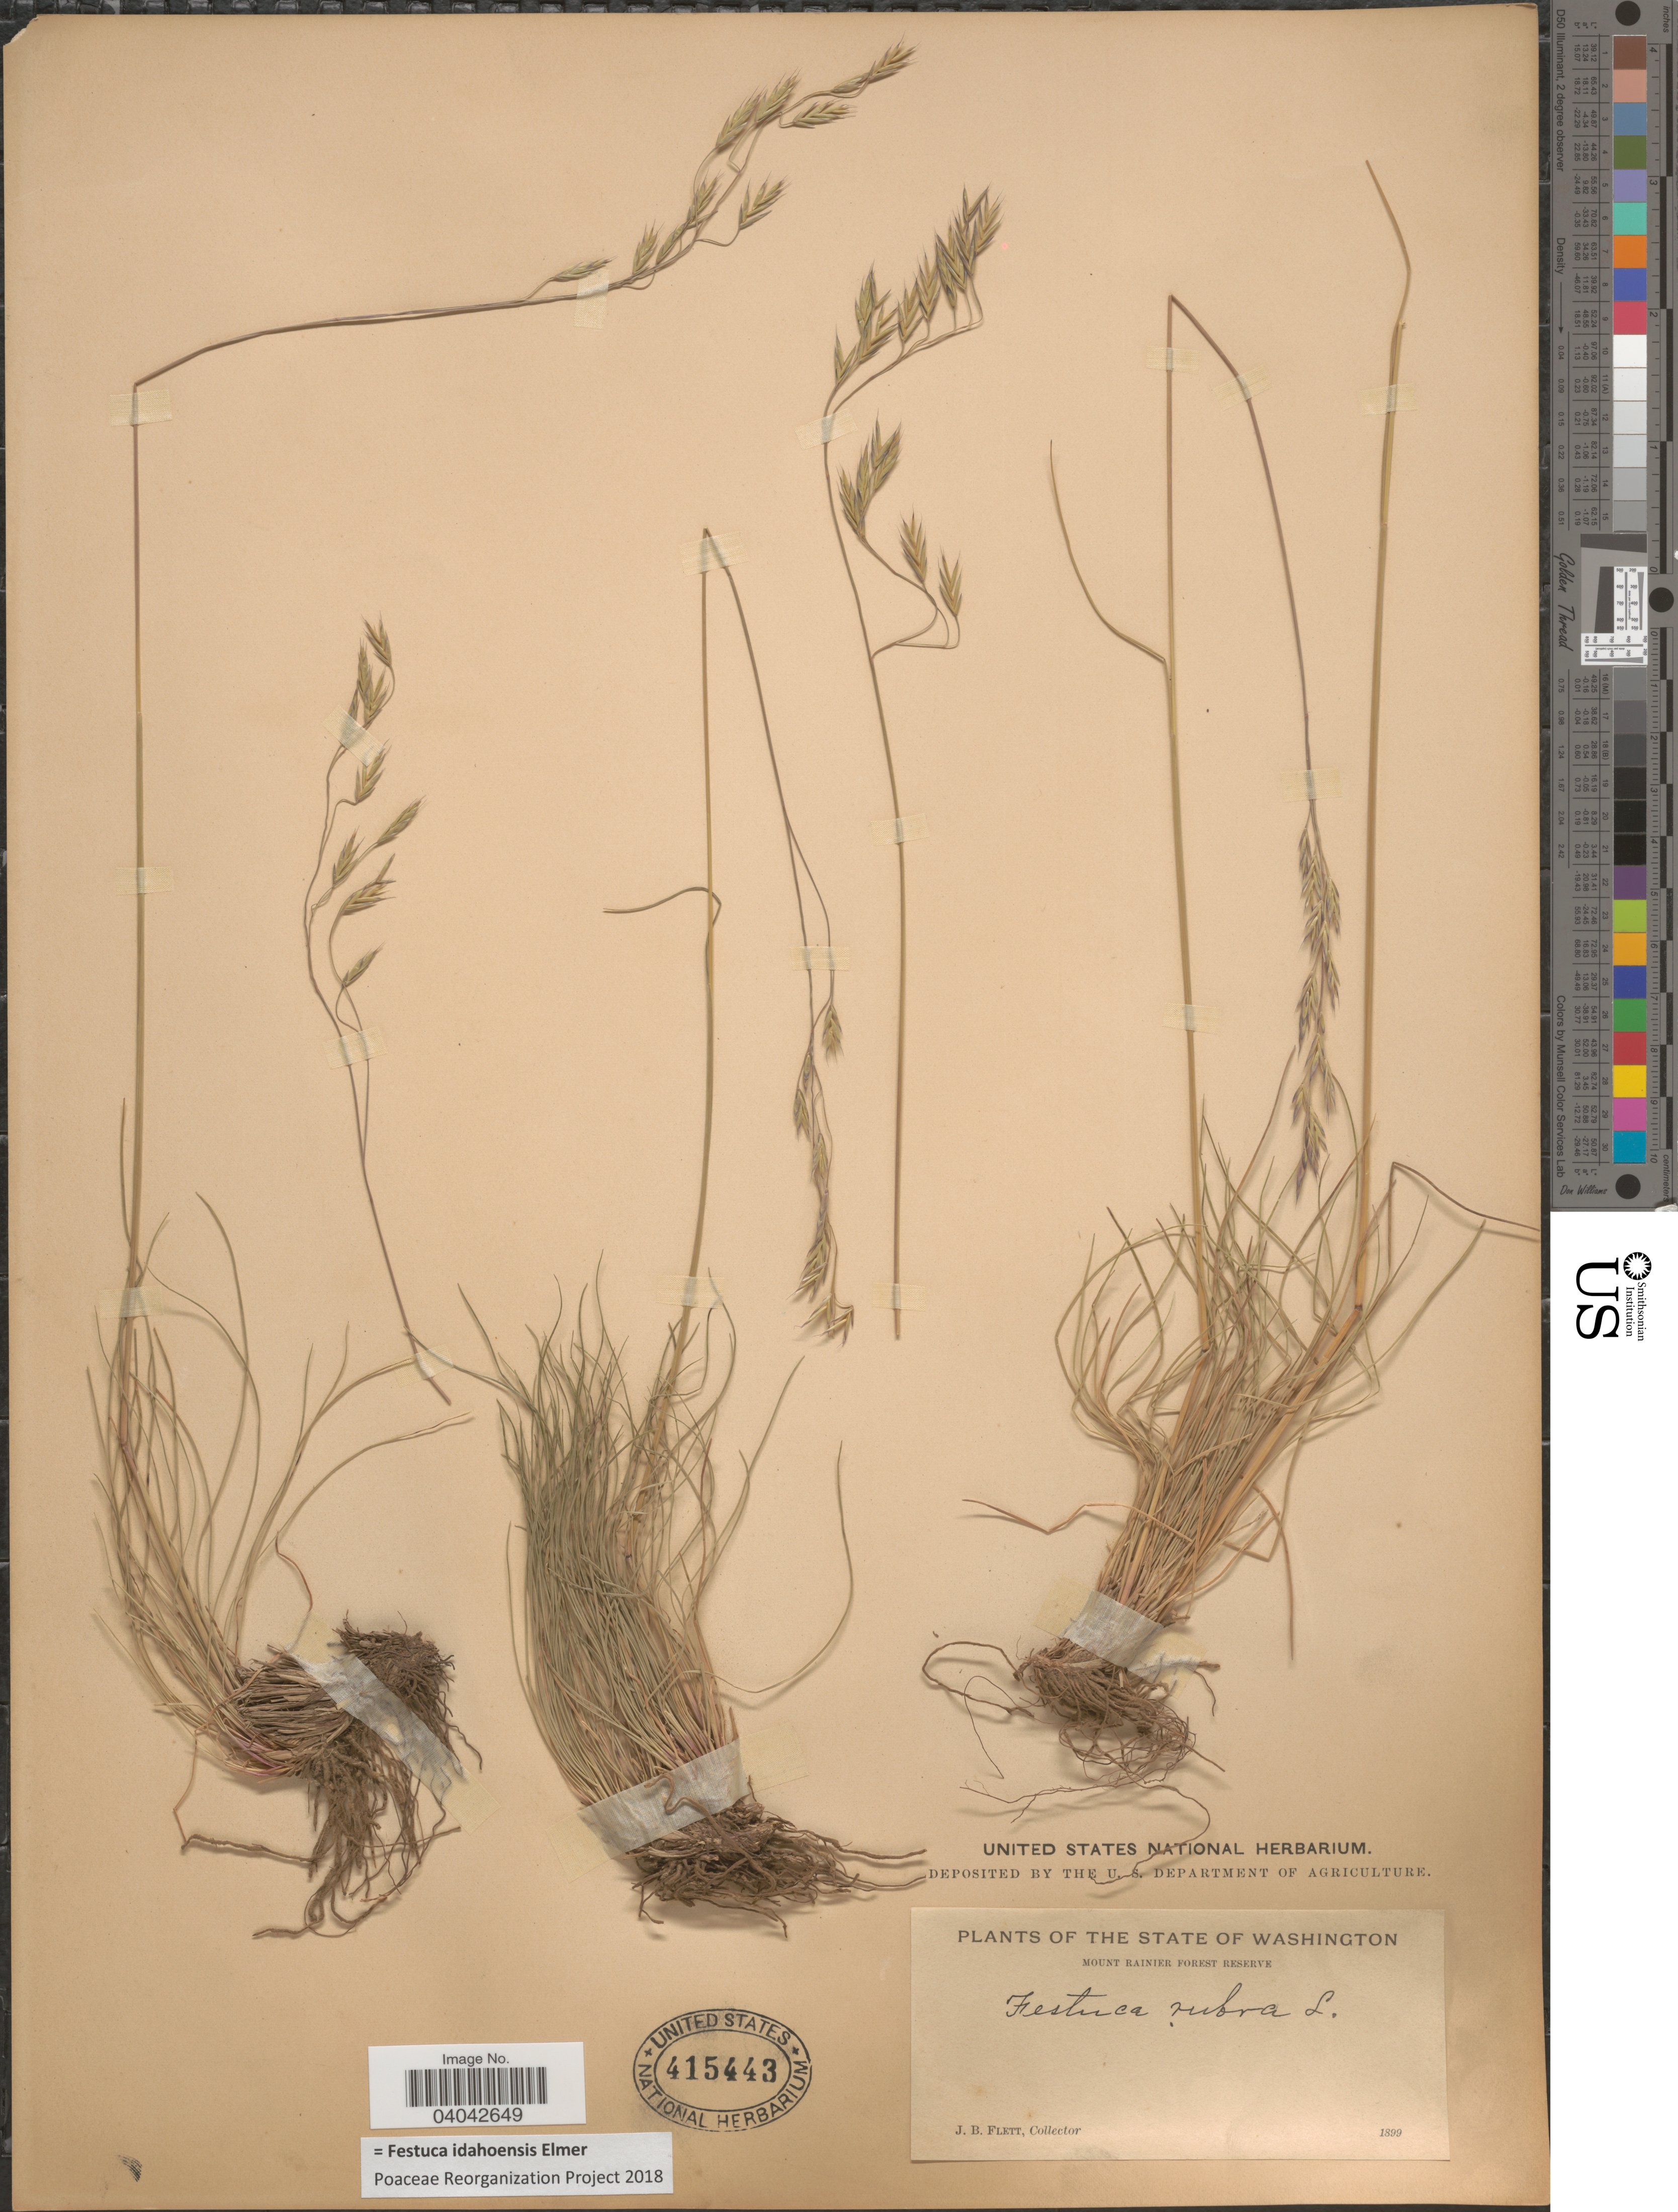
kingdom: Plantae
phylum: Tracheophyta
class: Liliopsida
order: Poales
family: Poaceae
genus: Festuca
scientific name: Festuca idahoensis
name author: Elmer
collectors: J. Flett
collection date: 1899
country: United States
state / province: Washington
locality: Mount Rainier Forest Reserve.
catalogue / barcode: US 415443